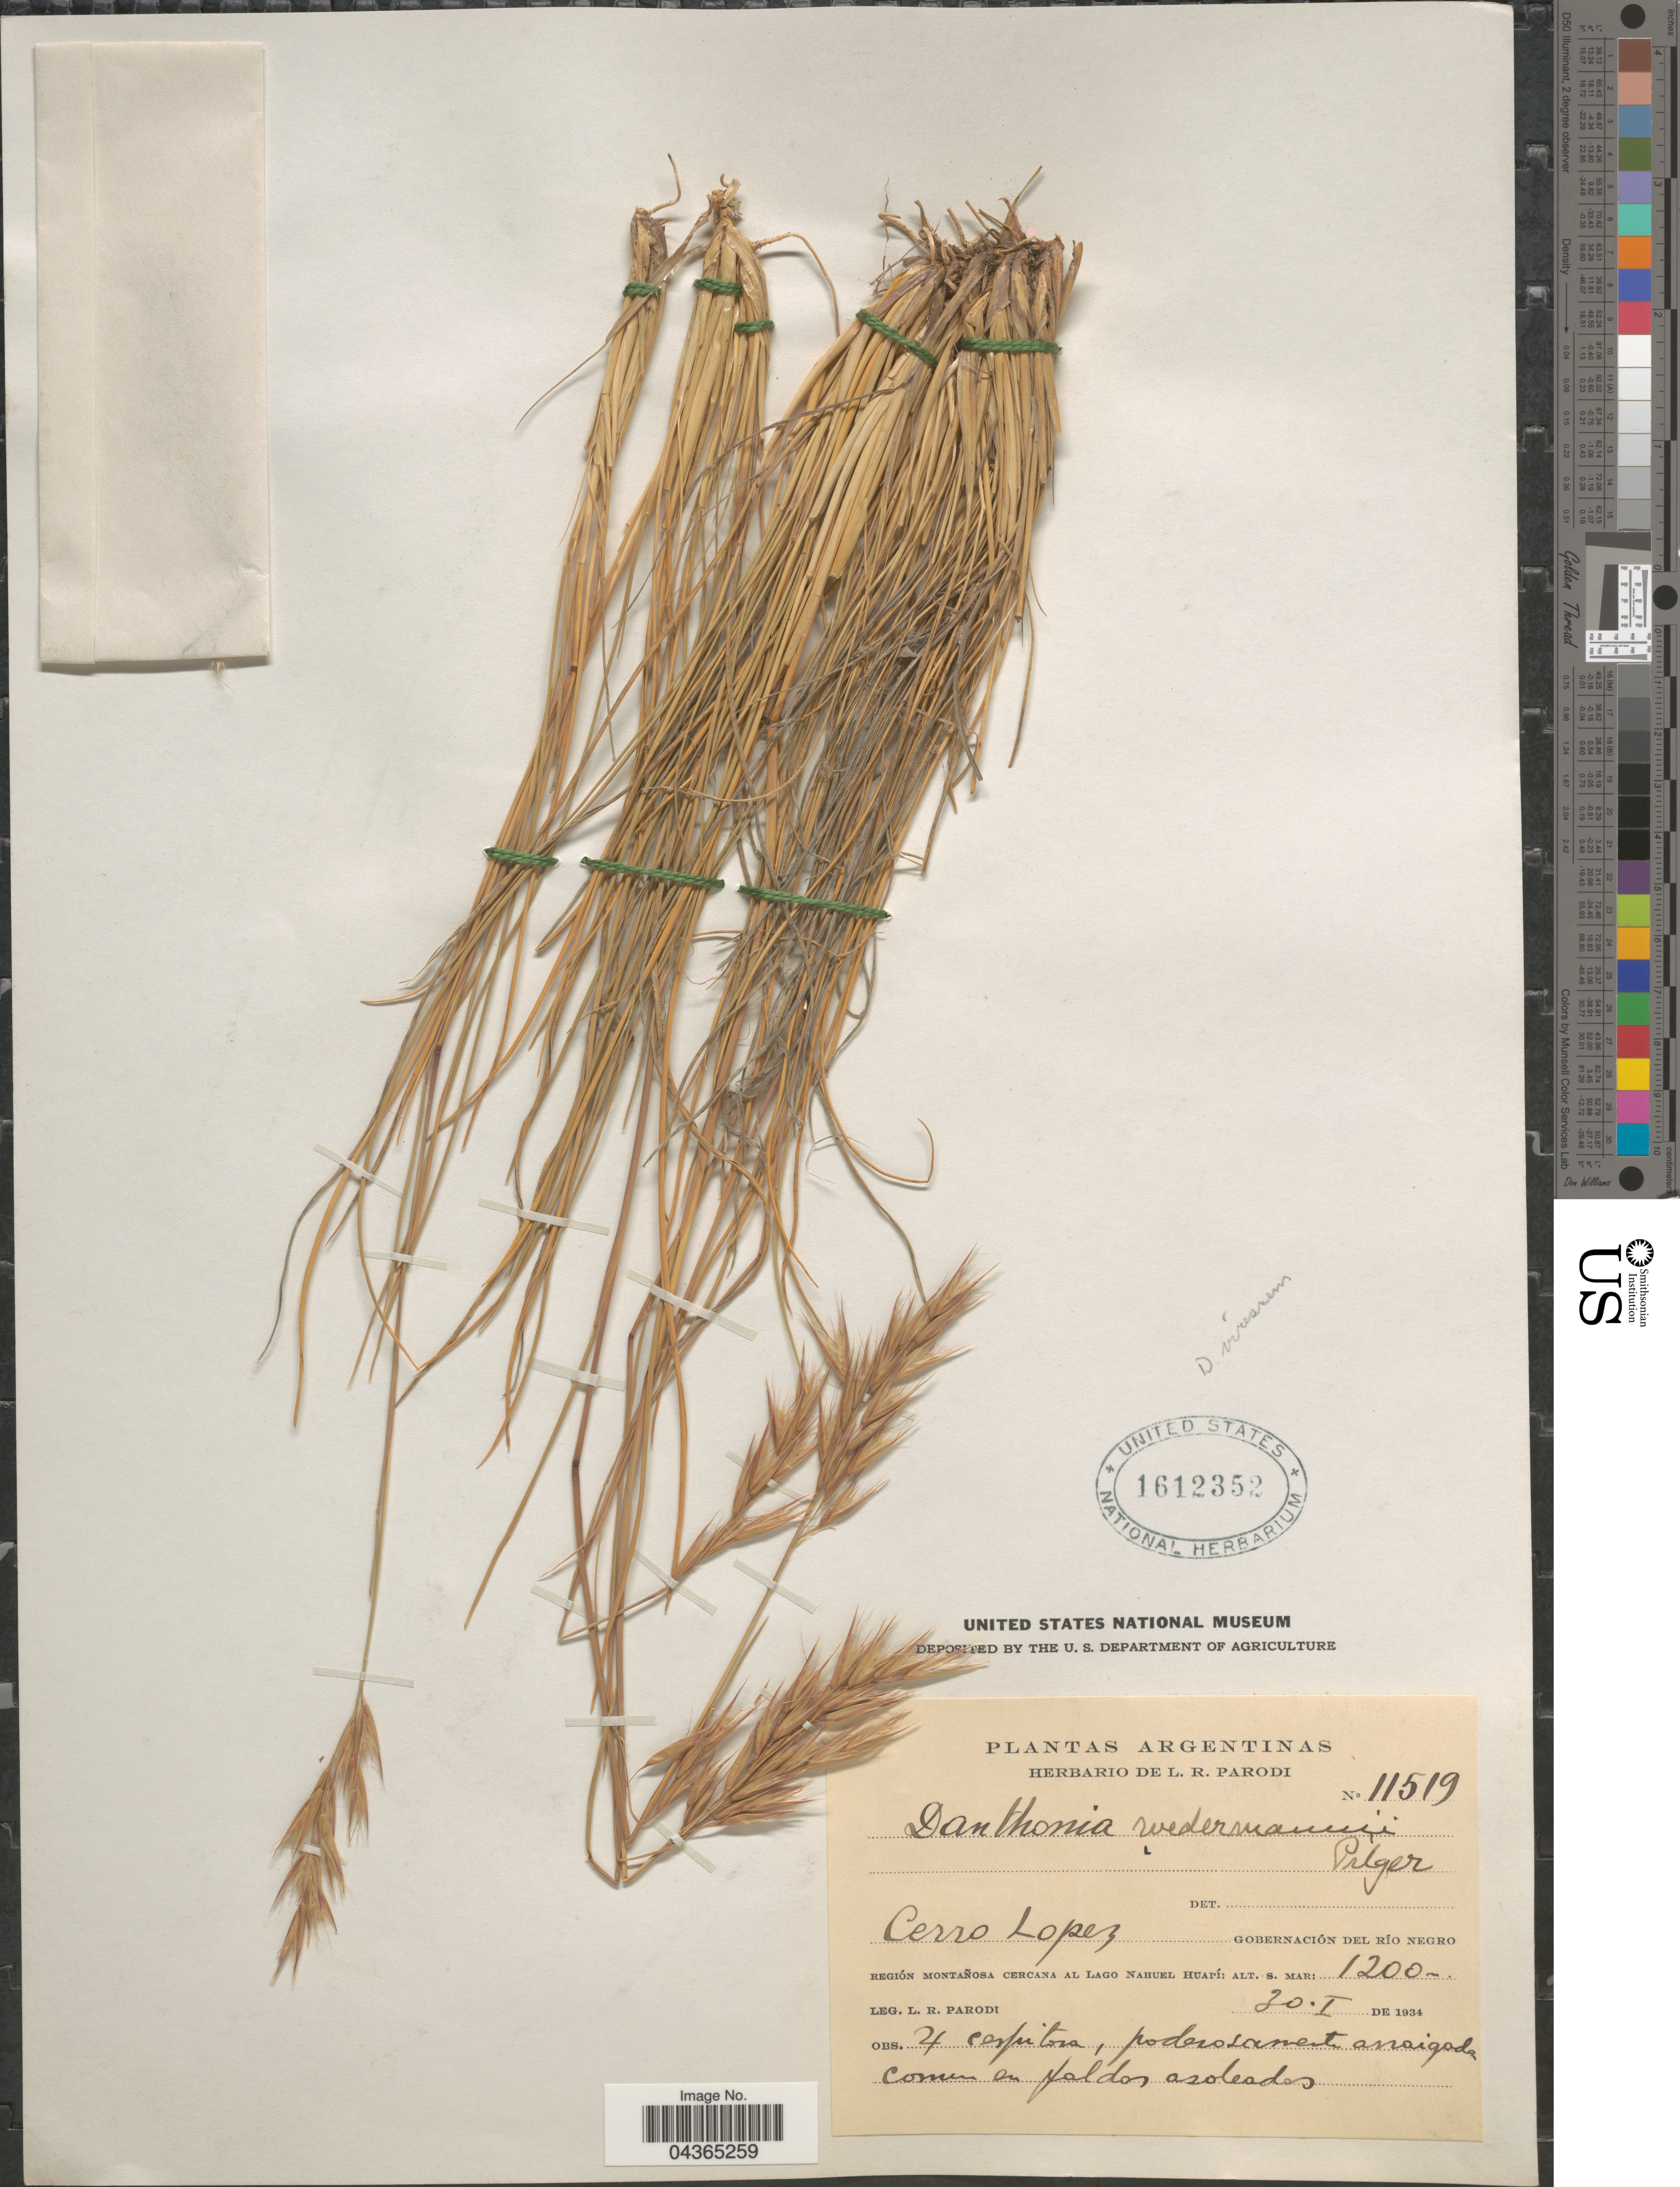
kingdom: Plantae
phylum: Tracheophyta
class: Liliopsida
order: Poales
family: Poaceae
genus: Rytidosperma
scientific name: Rytidosperma virescens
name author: (É. Desv.) Nicora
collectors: L. R. Parodi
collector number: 11519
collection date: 1934-01-30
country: Argentina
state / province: Rio Negro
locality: Cerro Lopez. Gobernación del Río Negro. Región Montañosa cercana al Lago Nahuel Huapí.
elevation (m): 1200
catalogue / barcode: US 1612352